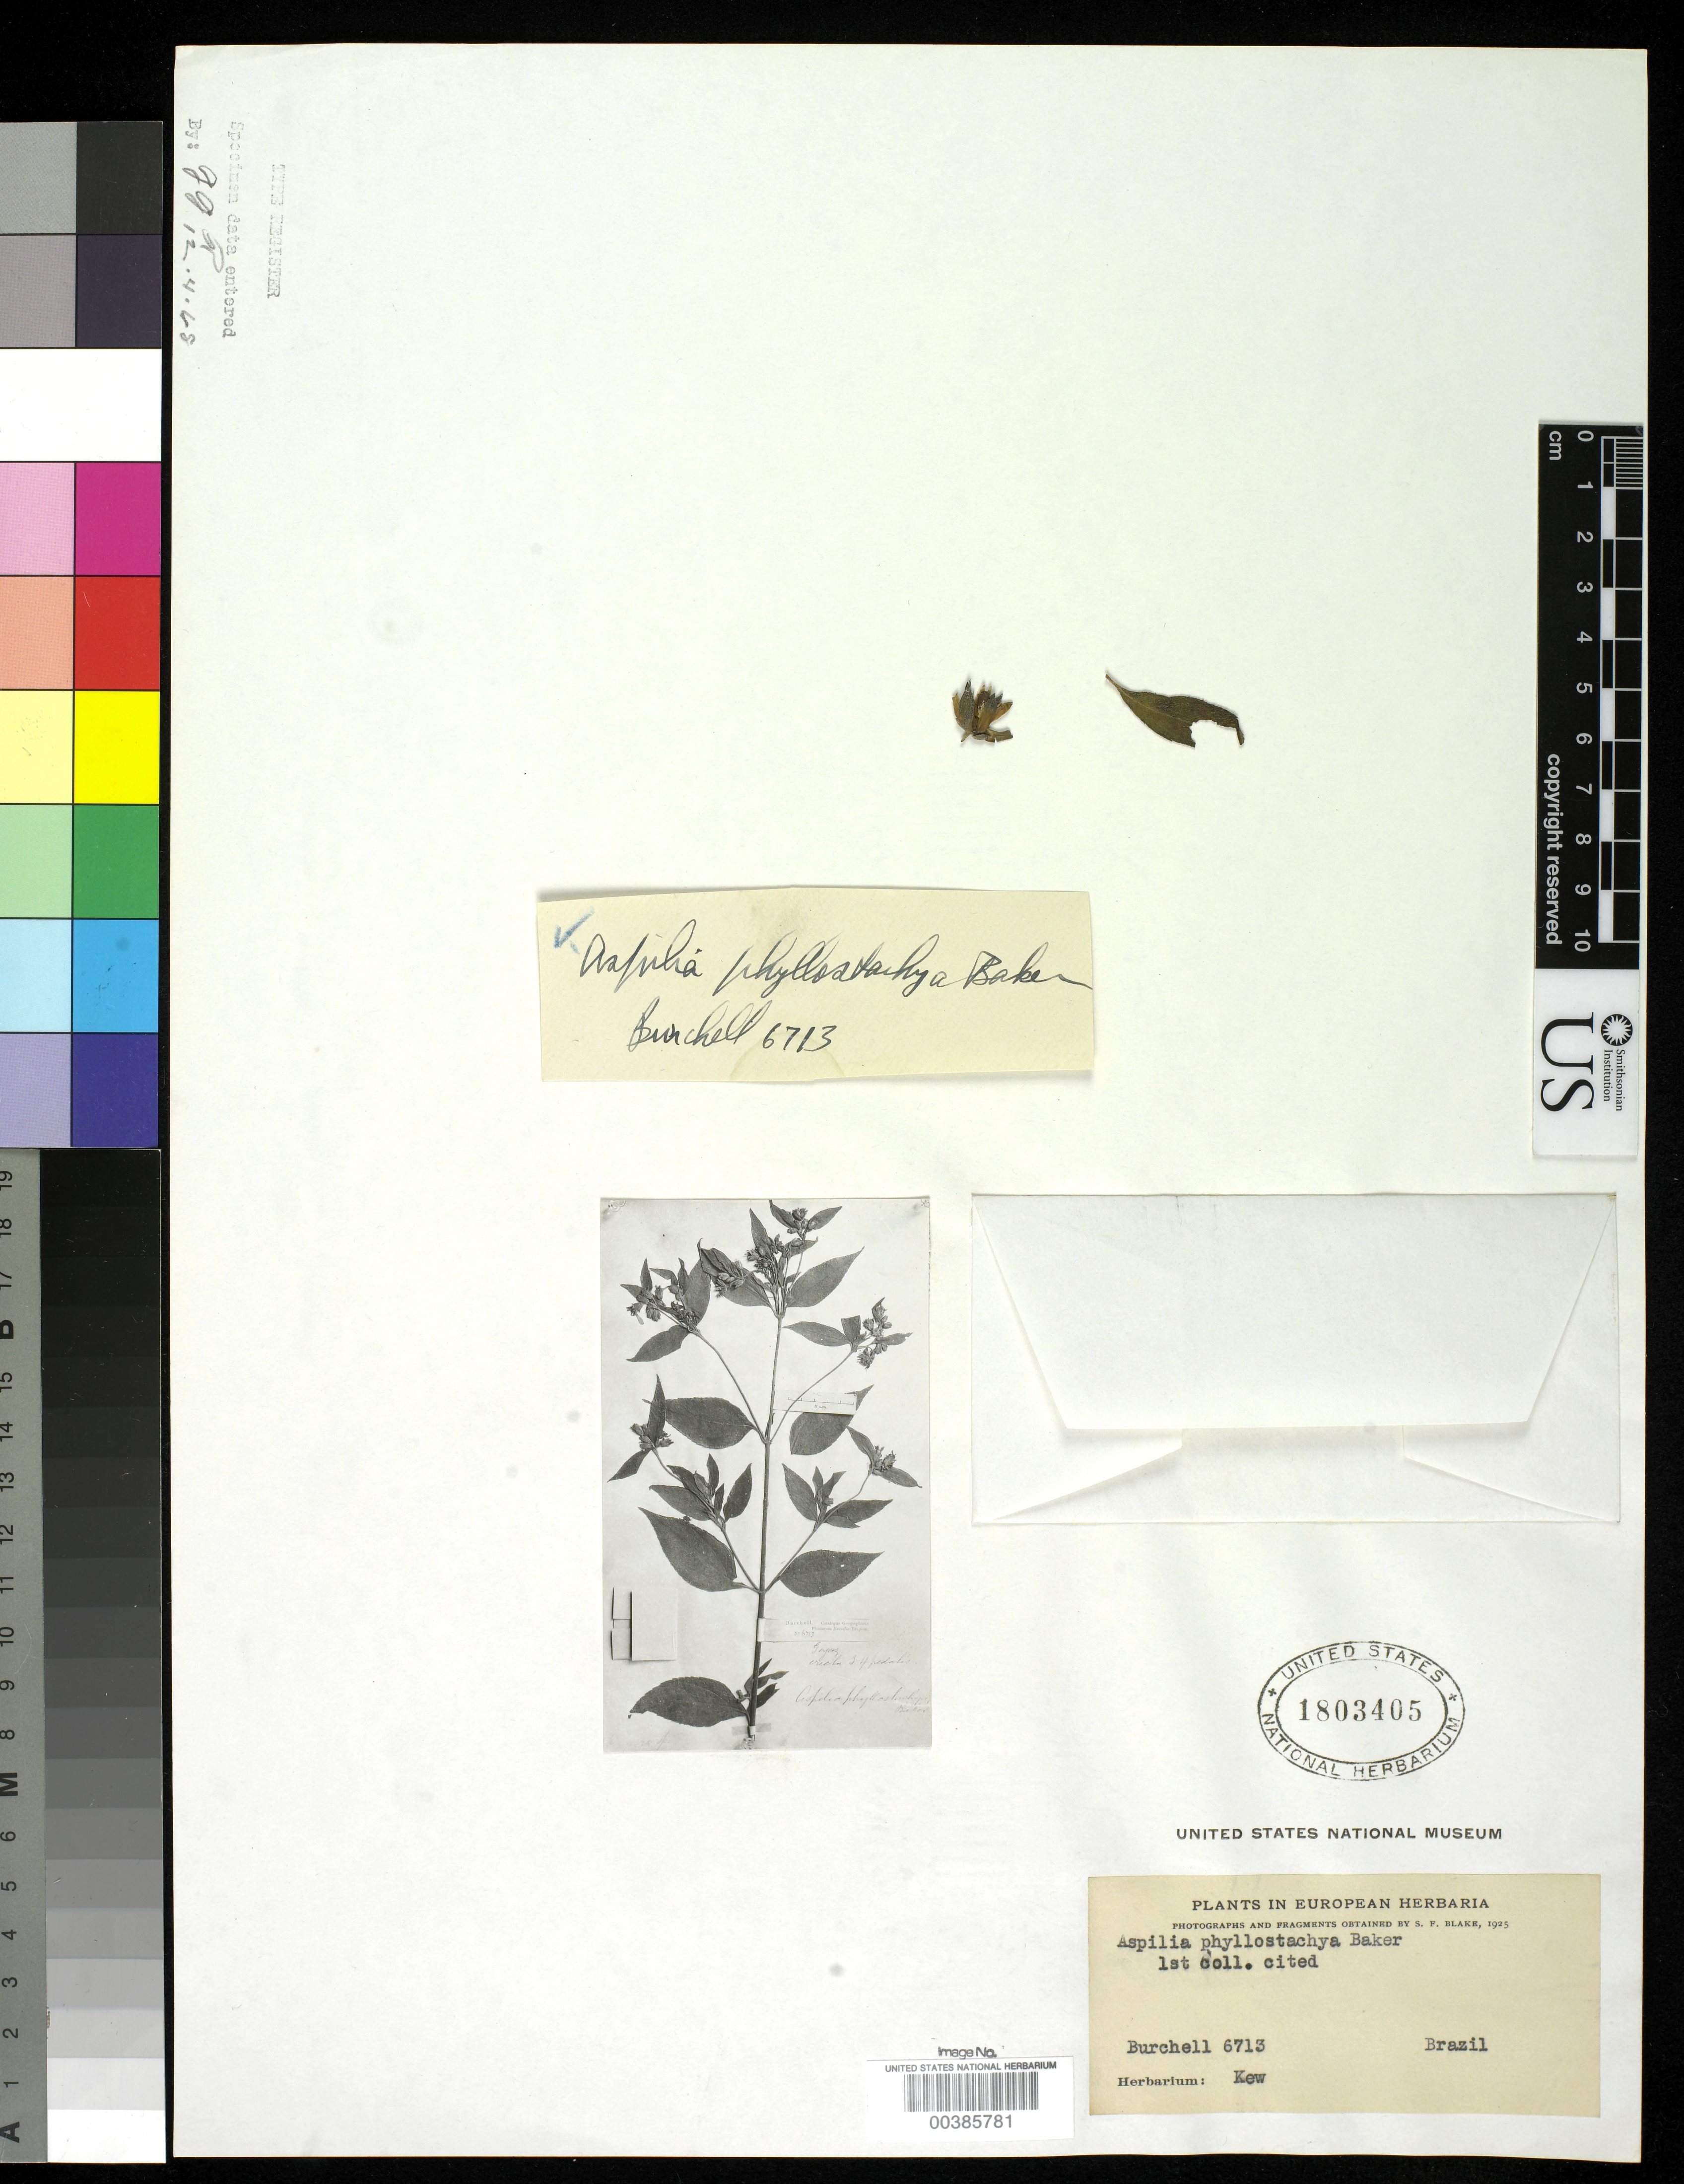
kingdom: Plantae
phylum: Tracheophyta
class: Magnoliopsida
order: Asterales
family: Asteraceae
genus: Aspilia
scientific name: Aspilia phyllostachya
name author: Baker in Mart.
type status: Type Material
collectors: W. J. Burchell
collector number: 6713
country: Brazil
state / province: Goiás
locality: Inter Porto Imperial et Lunie, ad flum Tocantins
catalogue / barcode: US 1803405